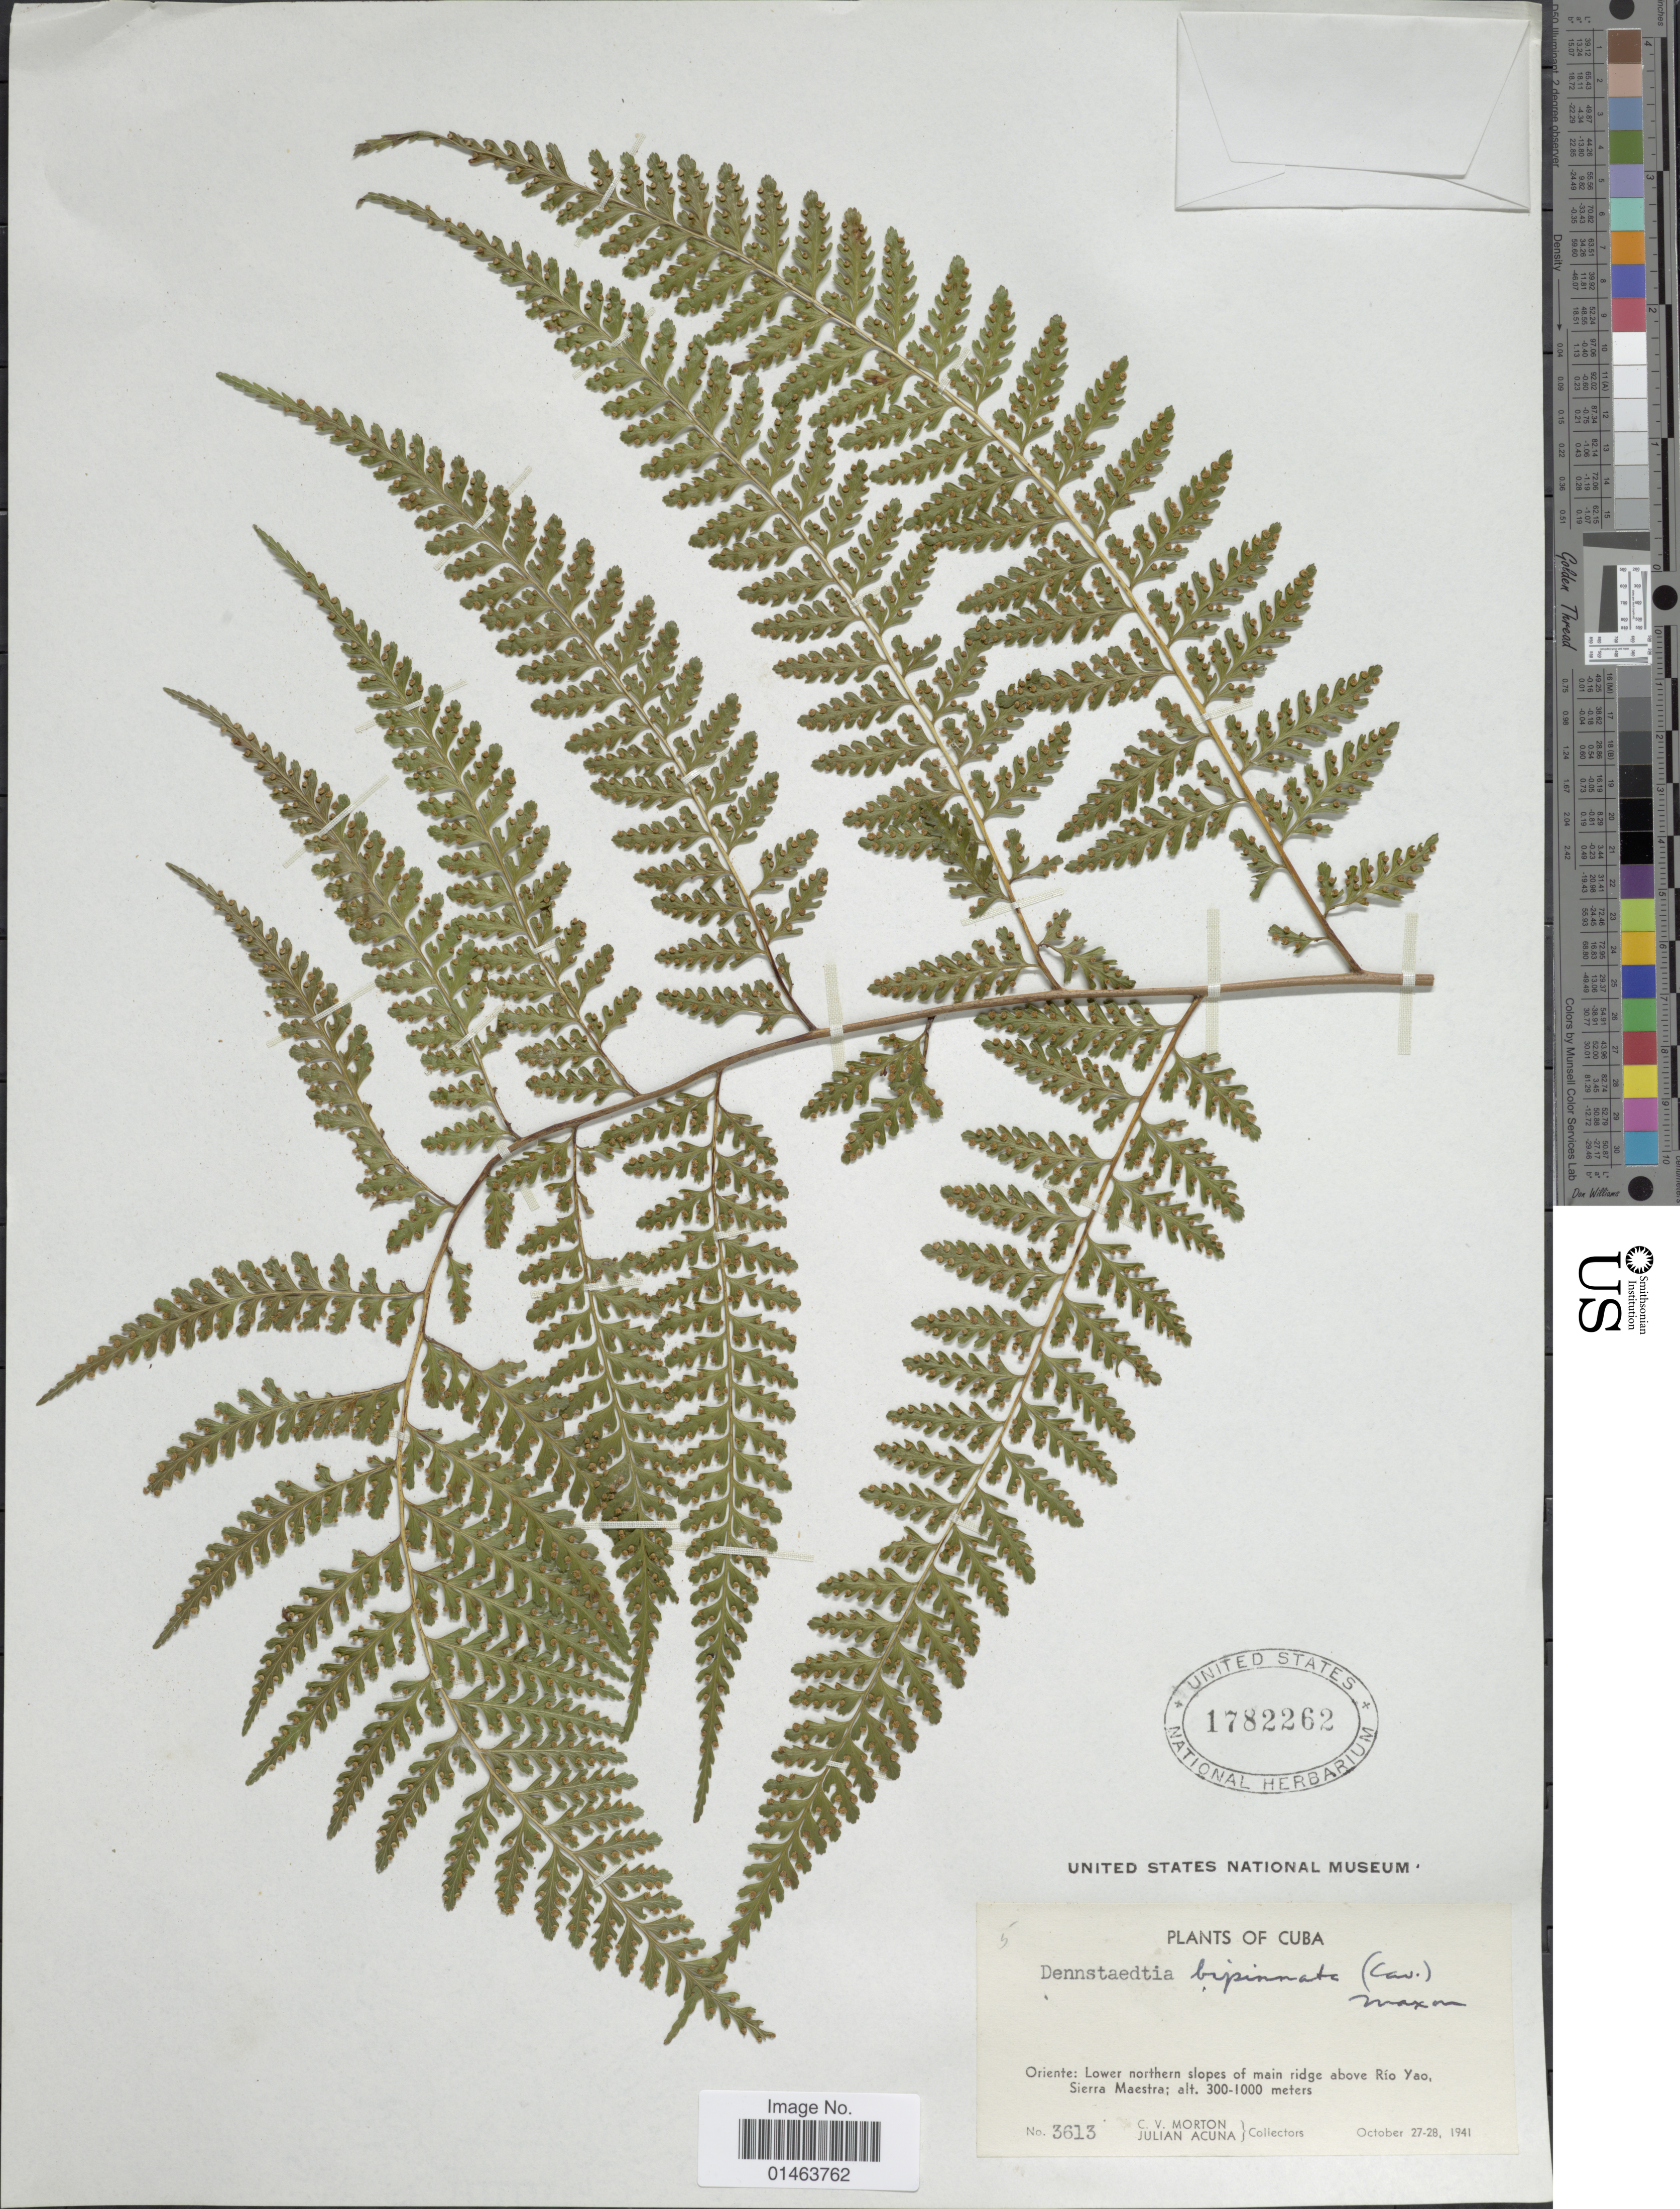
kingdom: Plantae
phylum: Tracheophyta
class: Polypodiopsida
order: Polypodiales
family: Dennstaedtiaceae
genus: Dennstaedtia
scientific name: Dennstaedtia bipinnata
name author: (Cav.) Maxon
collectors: C. V. Morton & J. B. Acuña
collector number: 3613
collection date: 1941-10-27/1941-10-28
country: Cuba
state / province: Oriente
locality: Lower northern slopes of main ridge above Río Yao, Sierra Maestra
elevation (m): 300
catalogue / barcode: US 1782262